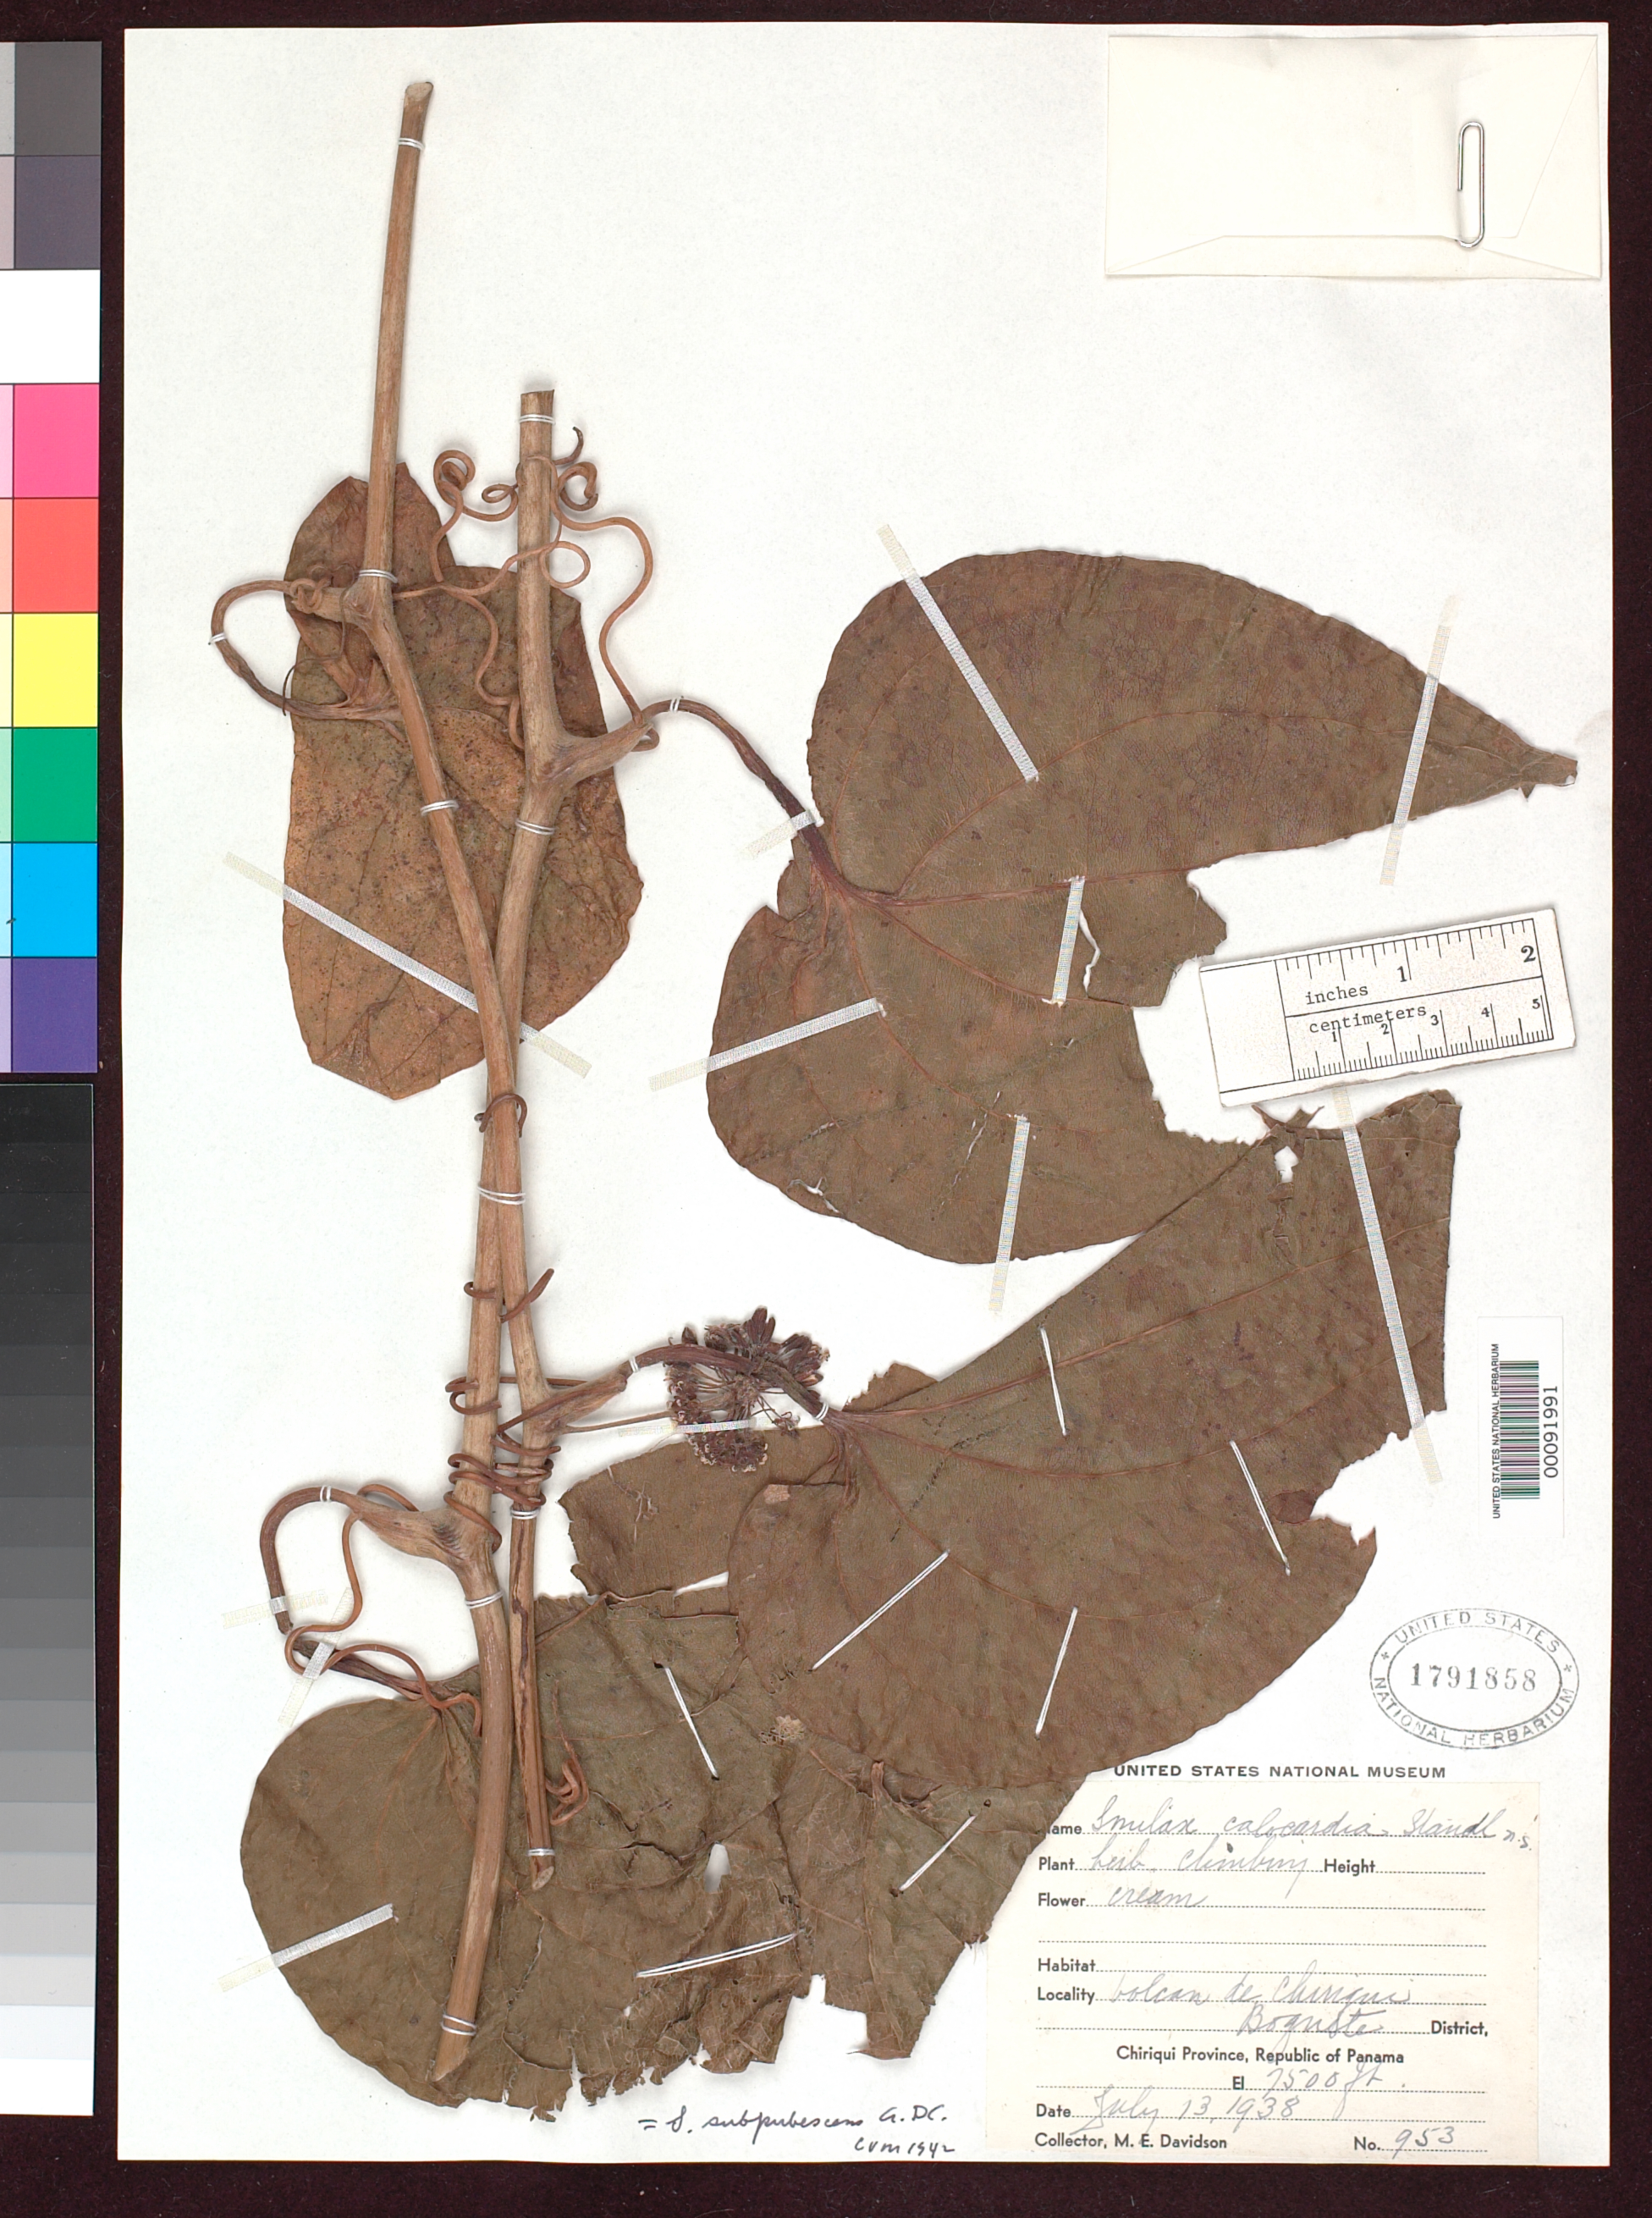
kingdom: Plantae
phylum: Tracheophyta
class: Liliopsida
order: Liliales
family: Smilacaceae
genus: Smilax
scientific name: Smilax calocardia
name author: Standl.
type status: Isotype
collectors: M. Davidson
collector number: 953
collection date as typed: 13 Jul 1938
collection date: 1938-07-13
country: Panama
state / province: Chiriquí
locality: Volcan de Chiriqui.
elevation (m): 2250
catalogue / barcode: US 1791858